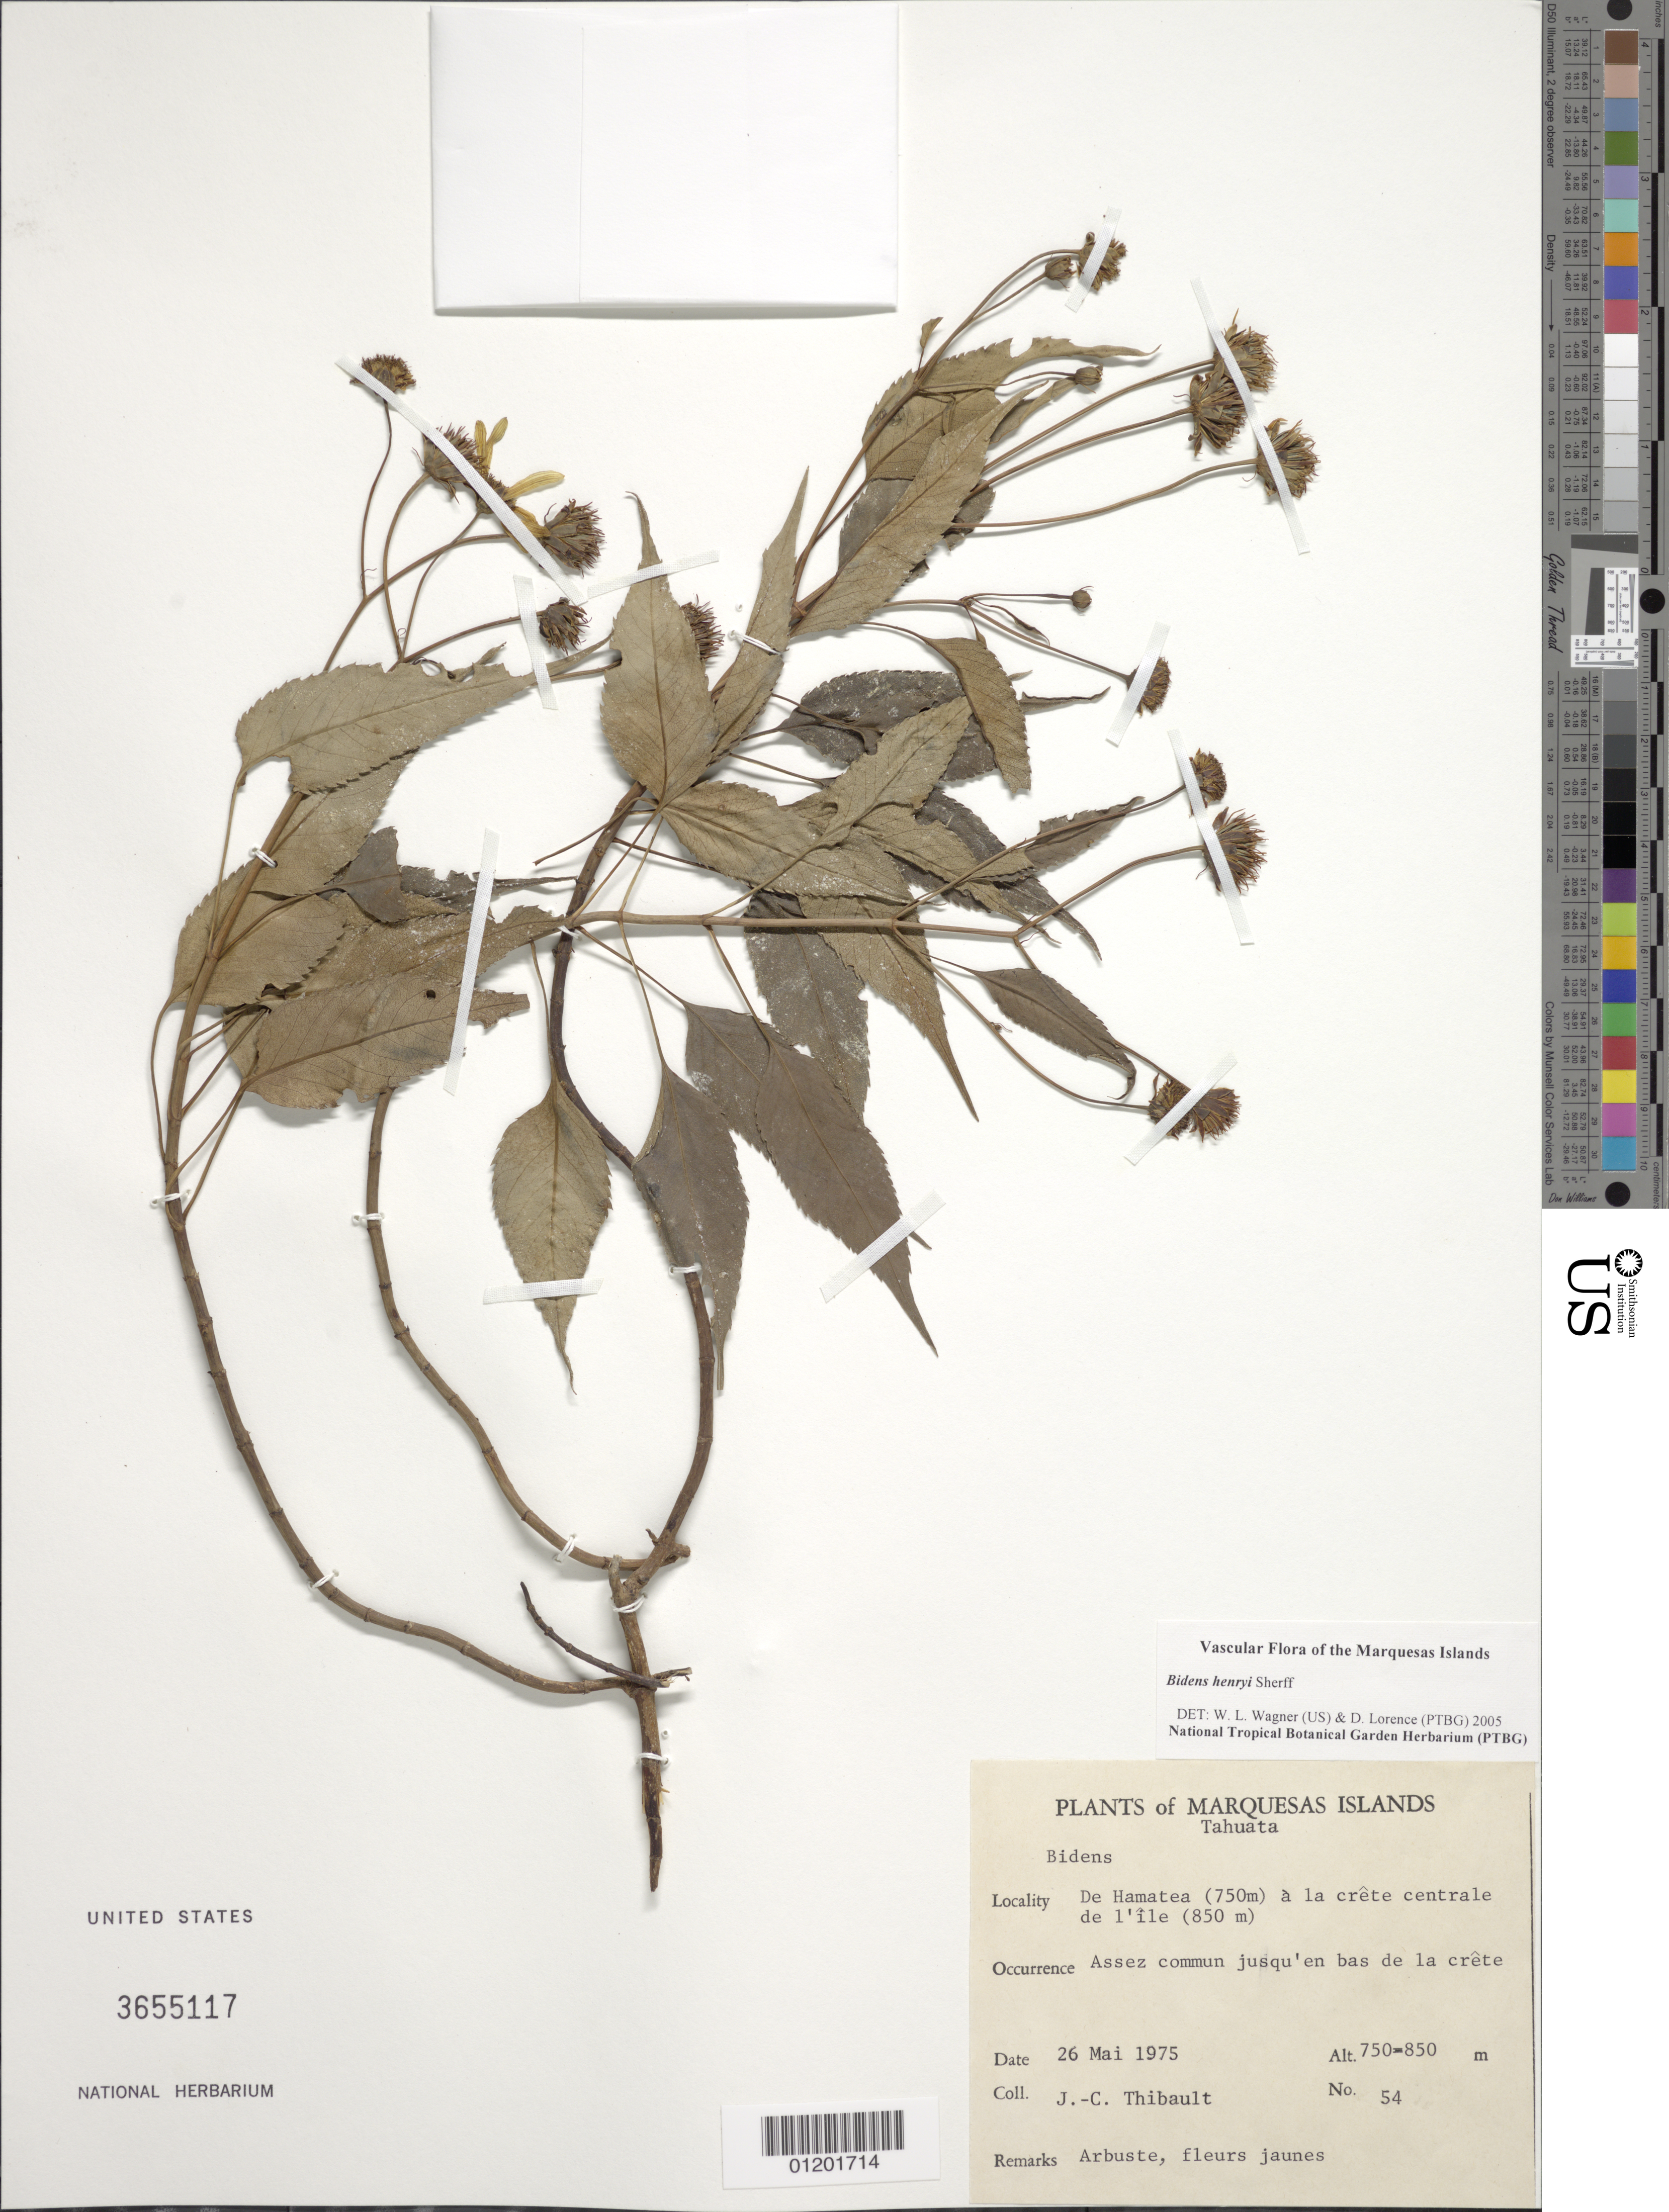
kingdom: Plantae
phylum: Tracheophyta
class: Magnoliopsida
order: Asterales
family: Asteraceae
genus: Bidens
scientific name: Bidens henryi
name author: Sherff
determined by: Wagner, W. L., (BOT), Smithsonian Institution - National Museum of Natural History (UNITED STATES)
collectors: J. Thibault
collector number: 54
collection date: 1975-05-26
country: French Polynesia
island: Tahuata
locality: de Hamatea à la crête centrale de l'île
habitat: Assez commun jusqu'en bas de la crête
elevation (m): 750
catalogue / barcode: US 3655117